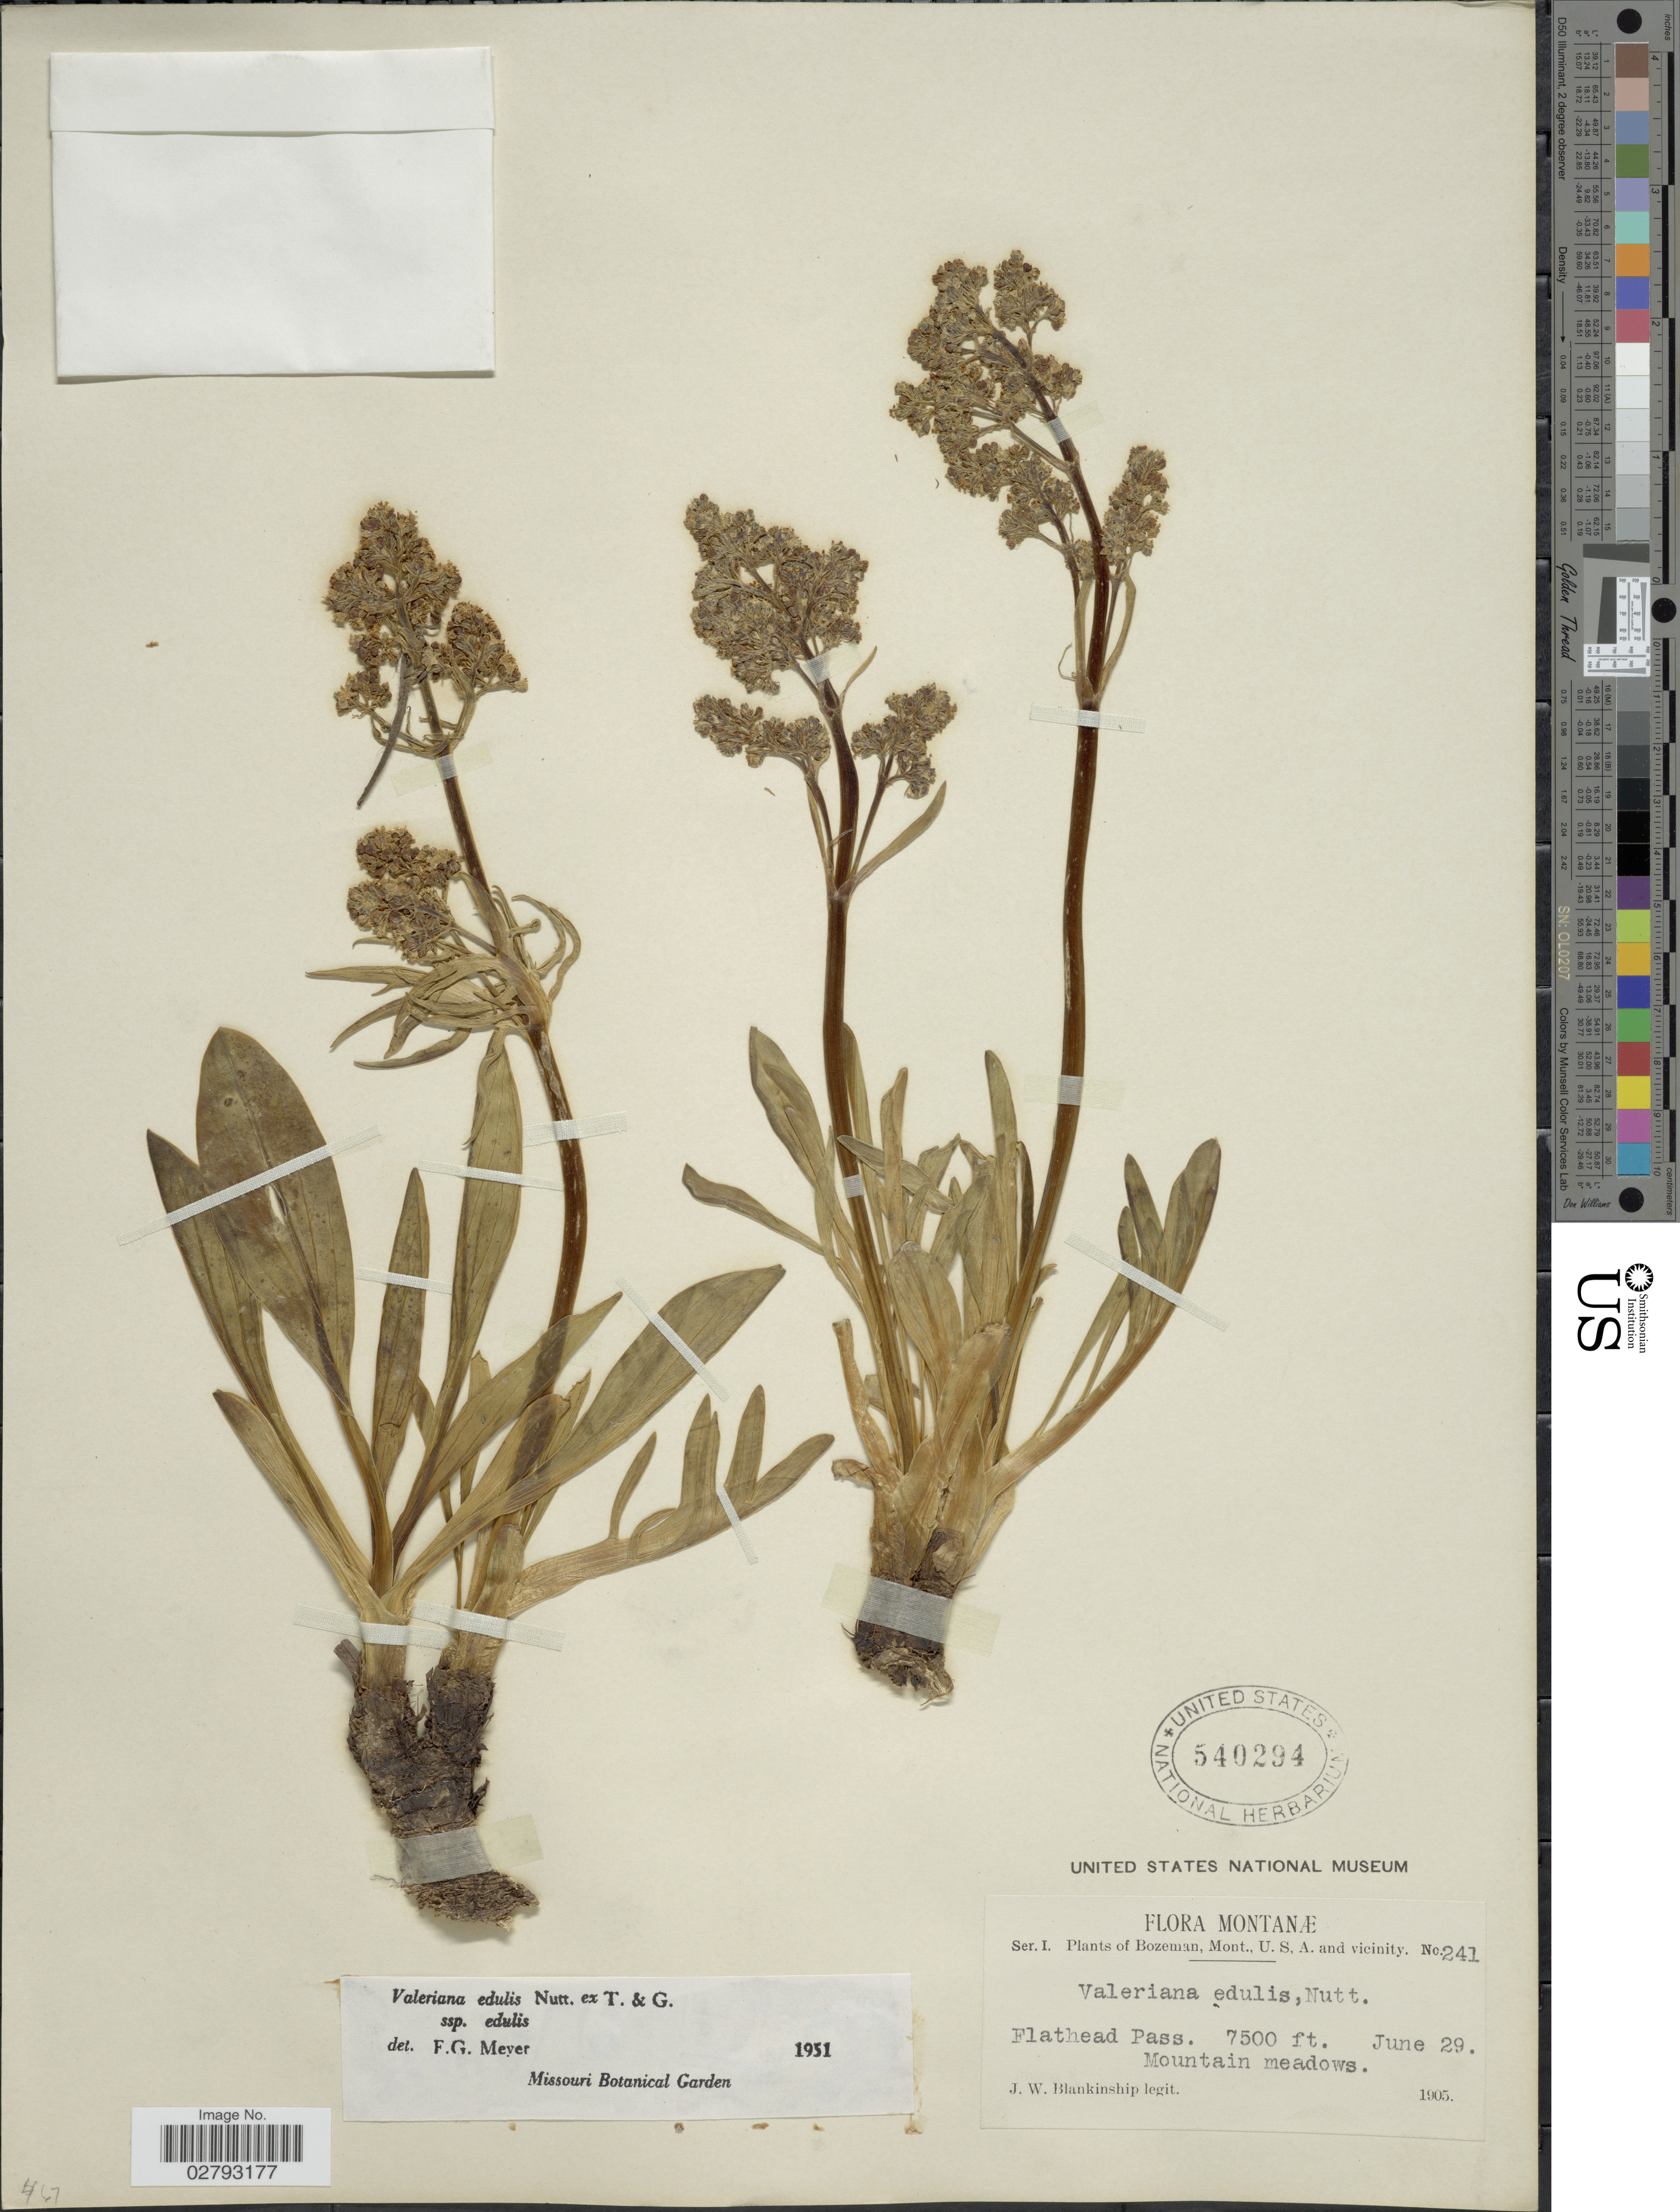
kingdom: Plantae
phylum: Tracheophyta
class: Magnoliopsida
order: Dipsacales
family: Caprifoliaceae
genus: Valeriana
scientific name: Valeriana edulis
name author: Nutt.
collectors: J. W. Blankinship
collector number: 241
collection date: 1905-06-29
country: United States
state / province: Montana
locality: Montanæ, Bozeman and vicinity, Flathead Pass., Mountain meadows.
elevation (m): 2286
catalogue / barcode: US 540294